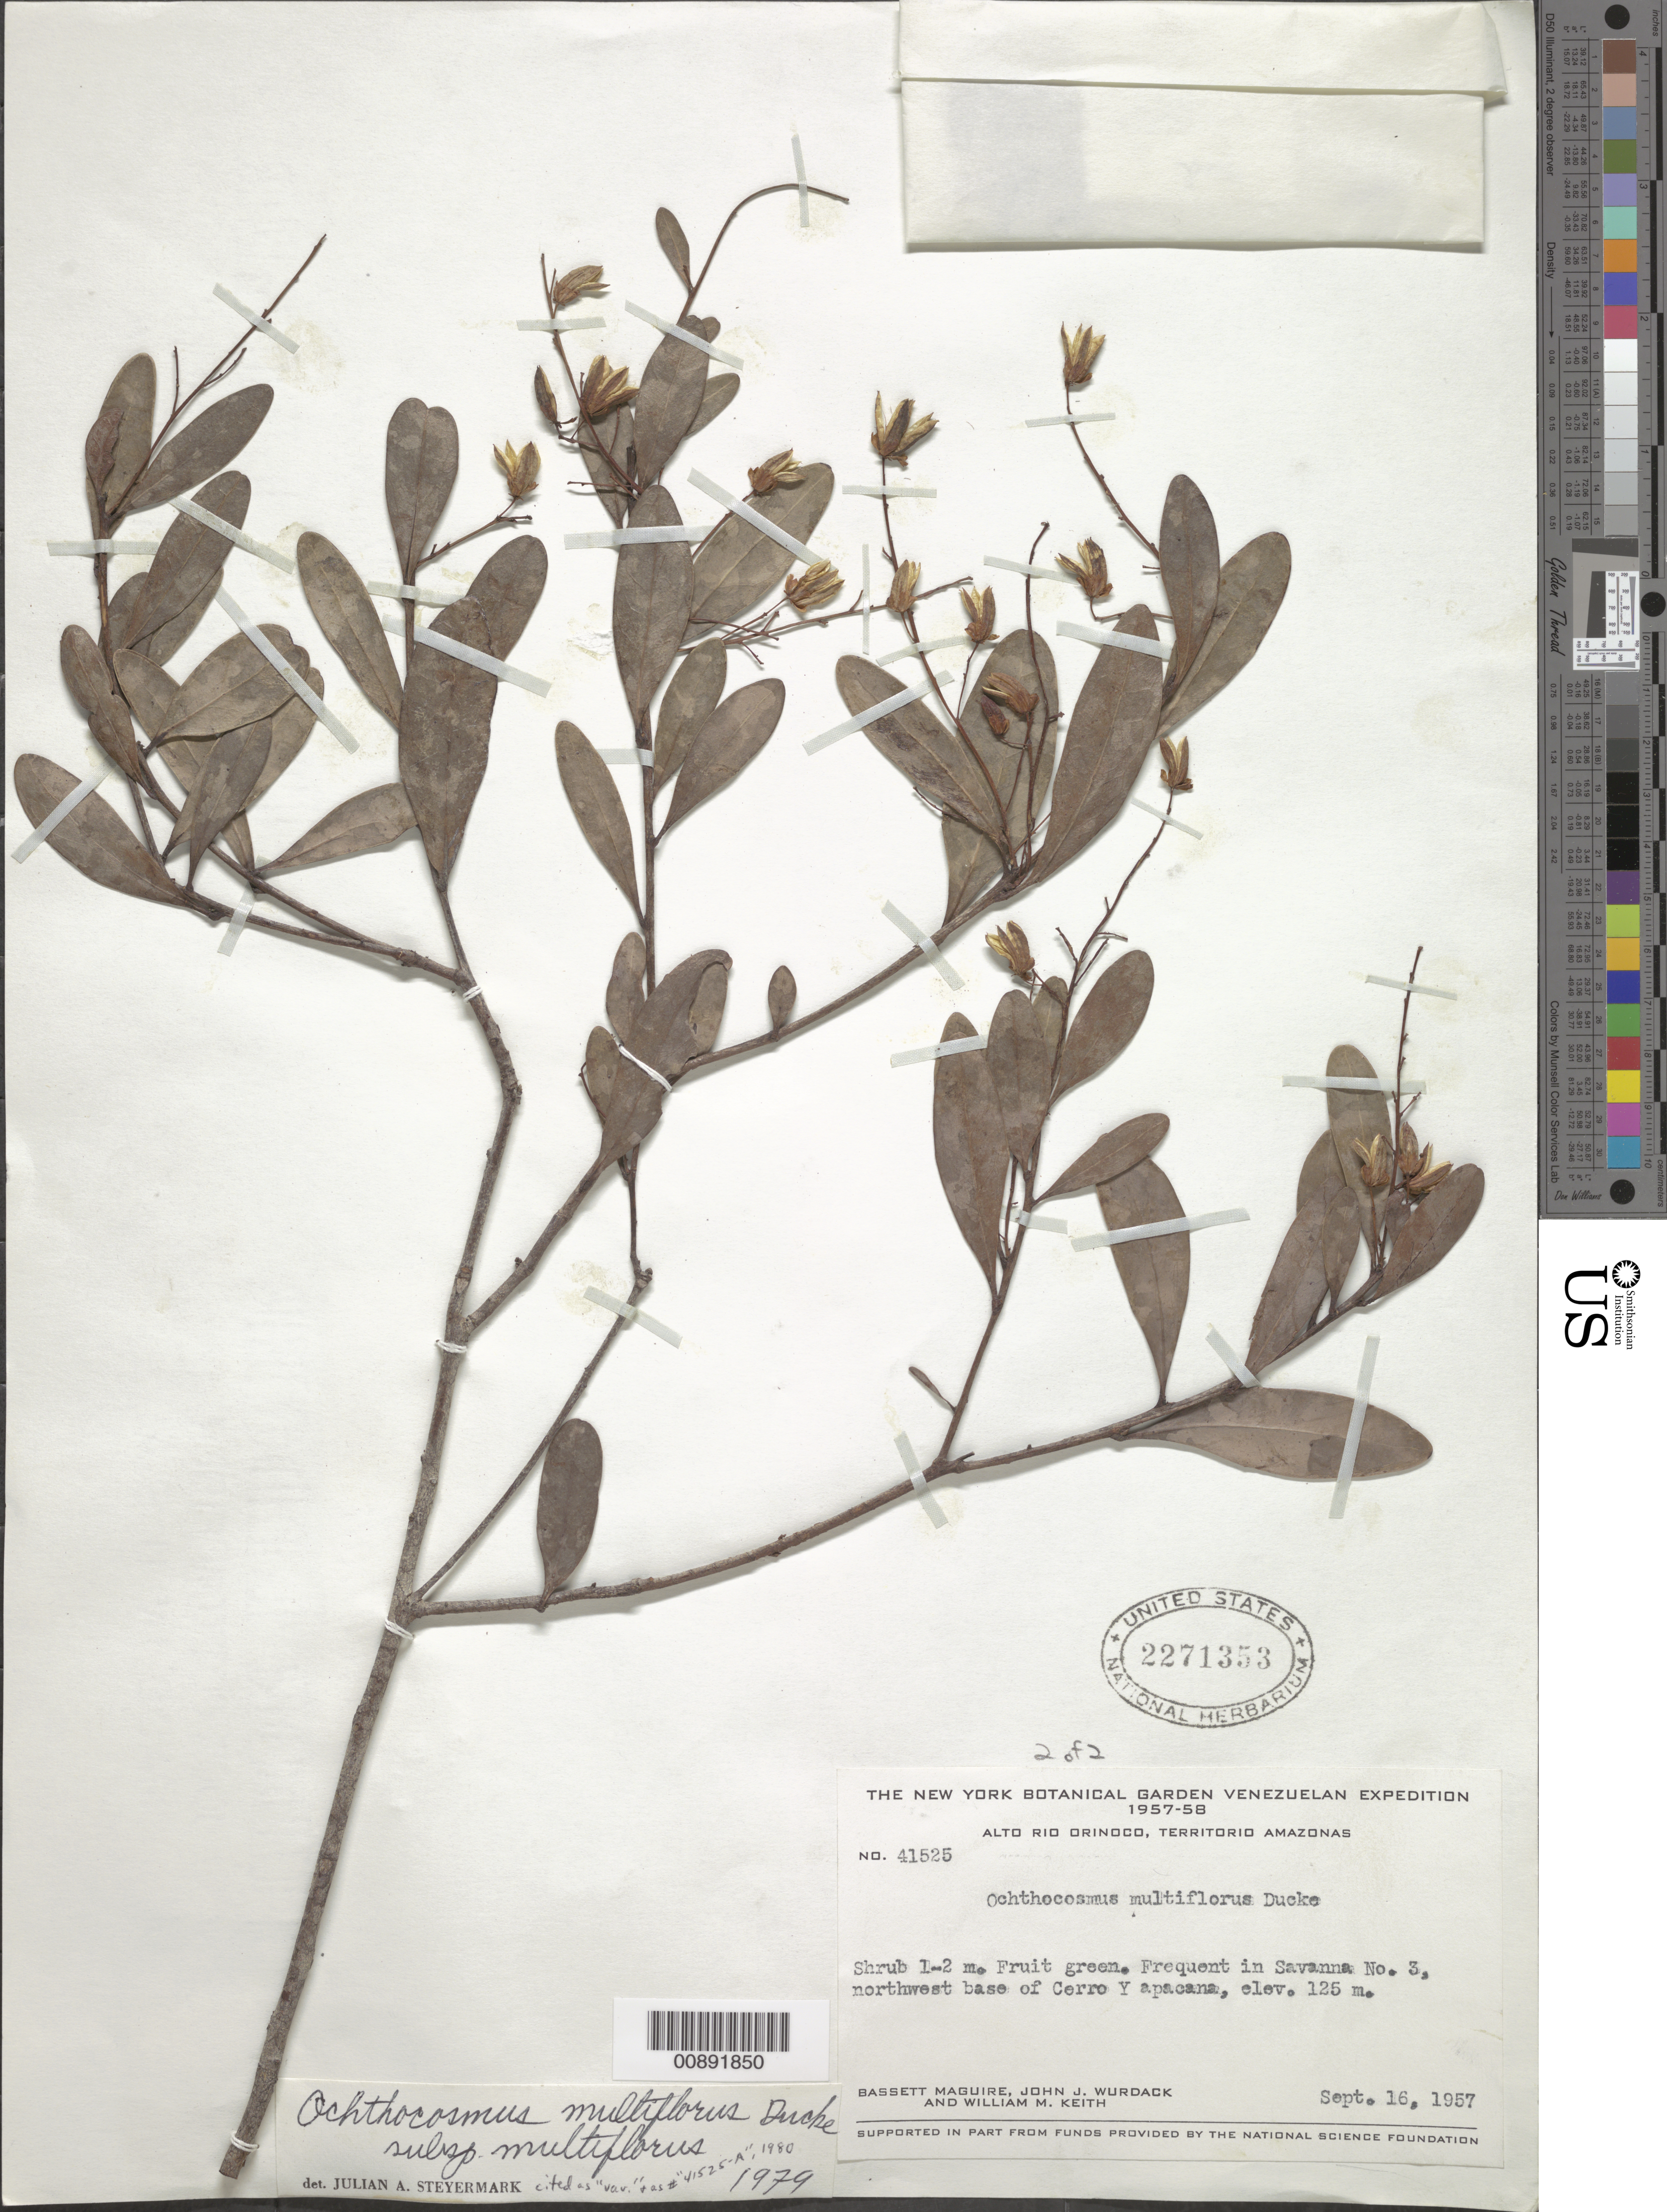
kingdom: Plantae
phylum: Tracheophyta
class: Magnoliopsida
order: Malpighiales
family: Ixonanthaceae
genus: Ochthocosmus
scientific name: Ochthocosmus multiflorus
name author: Ducke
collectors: B. Maguire, J. J. Wurdack & W. Keith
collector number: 41525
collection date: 1957-09-16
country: Venezuela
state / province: Amazonas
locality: Alto Rio Orinoco, Territorio Amazonas. Northwest base of Cerro y apacana.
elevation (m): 125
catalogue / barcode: US 2271353